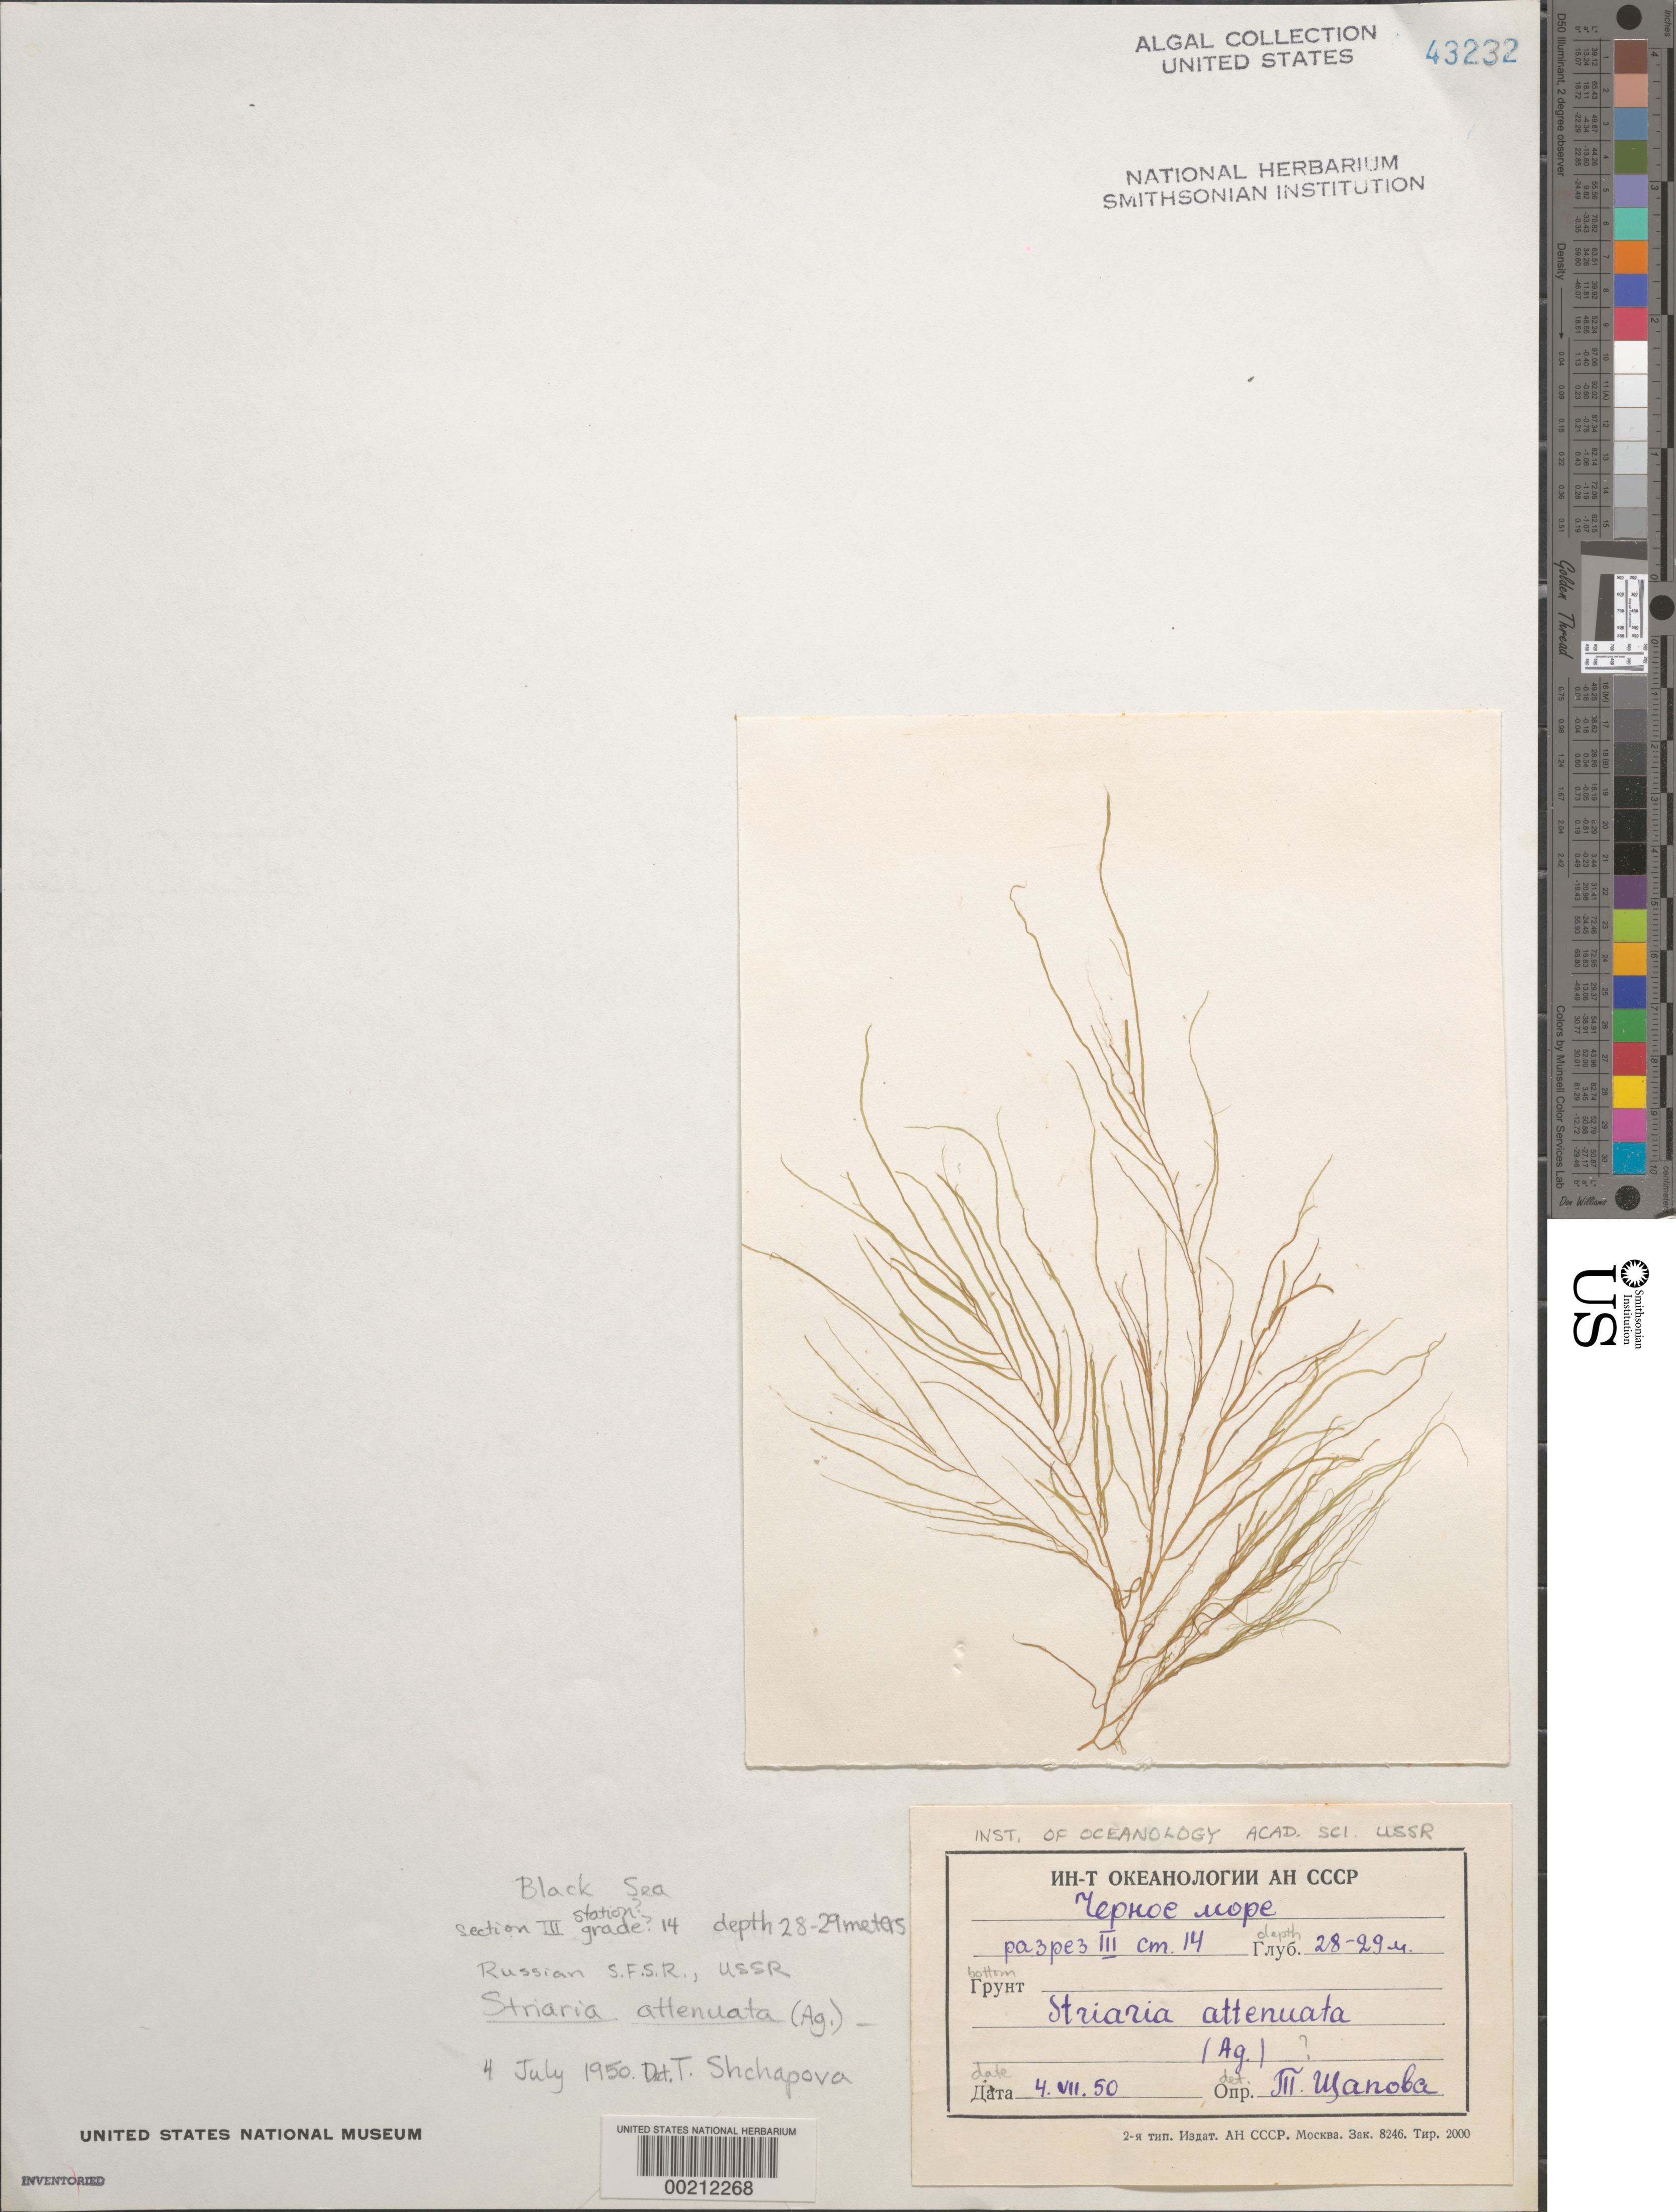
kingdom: Chromista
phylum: Ochrophyta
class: Phaeophyceae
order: Dictyosiphonales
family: Striariaceae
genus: Striaria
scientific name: Striaria attenuata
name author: (Grev.) Grev.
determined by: Shchapova, T.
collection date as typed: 04 Jul 1950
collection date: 1950-07-04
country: Russian Federation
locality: Black sea, section iii, station 14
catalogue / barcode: US 43232